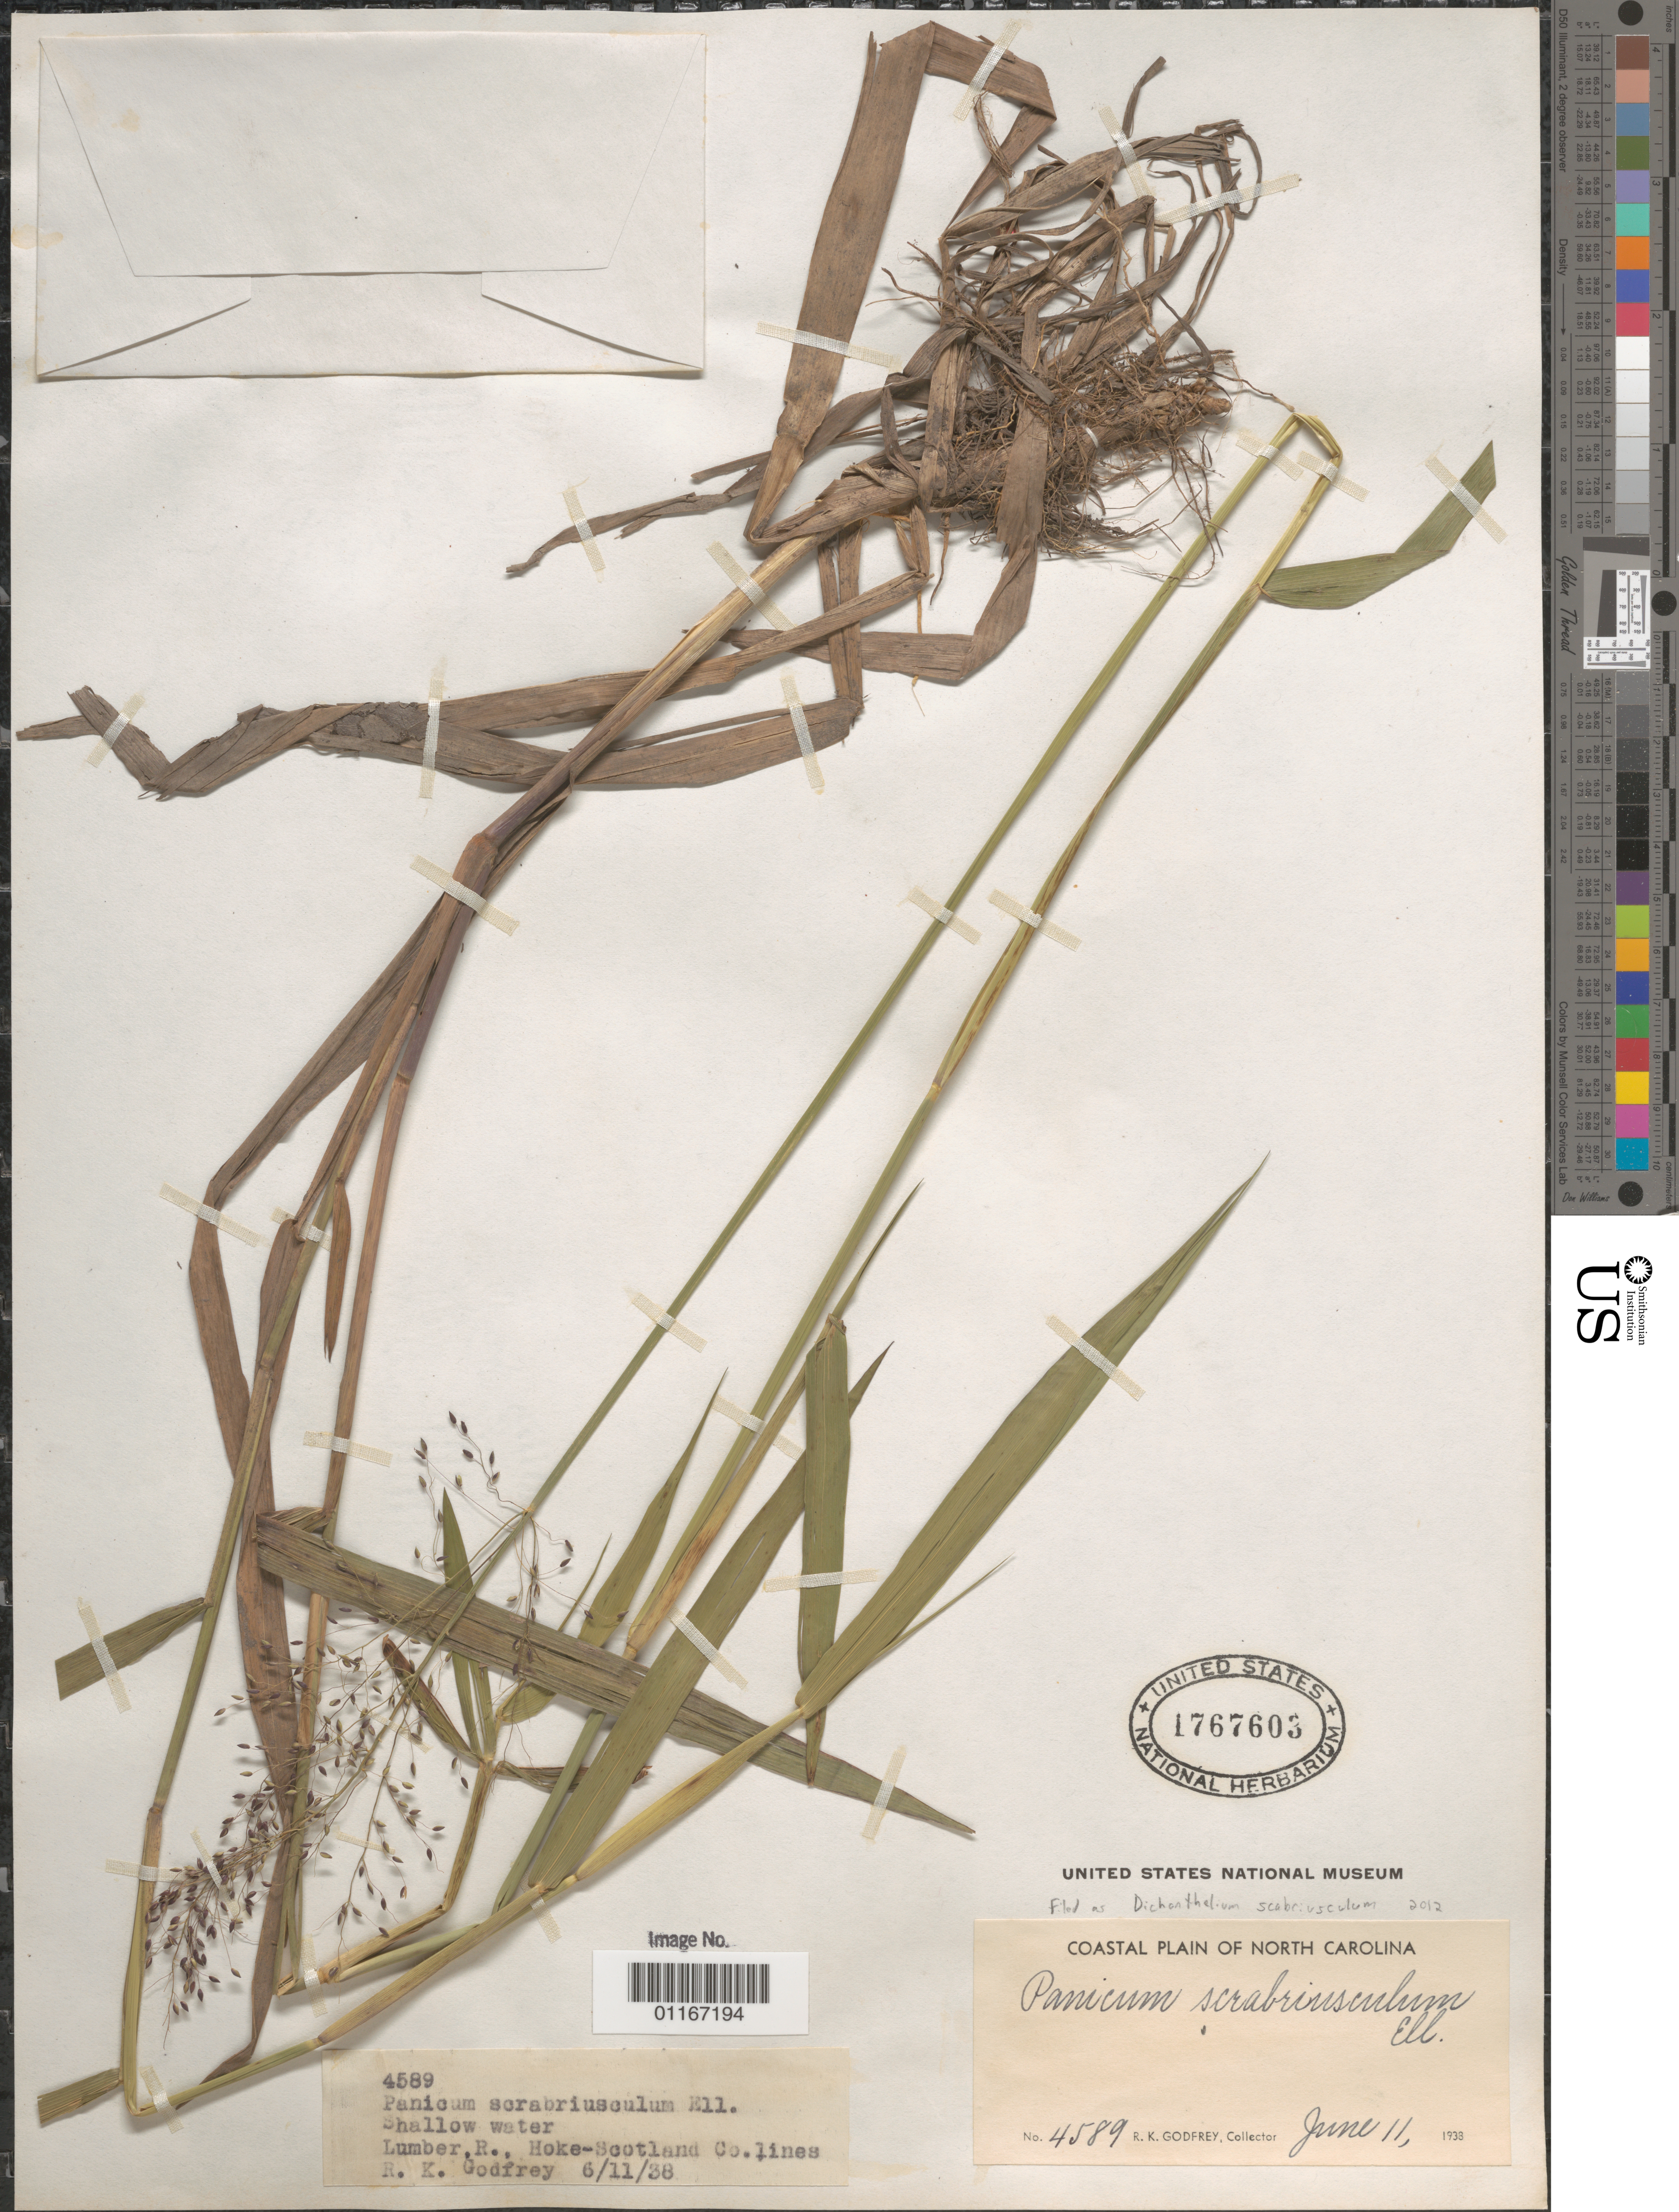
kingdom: Plantae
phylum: Tracheophyta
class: Liliopsida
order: Poales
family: Poaceae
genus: Dichanthelium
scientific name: Dichanthelium scabriusculum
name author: (Elliott) Gould & C.A. Clark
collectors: R. K. Godfrey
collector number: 4589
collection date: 1933-06-11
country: United States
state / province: North Carolina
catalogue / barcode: US 1767603